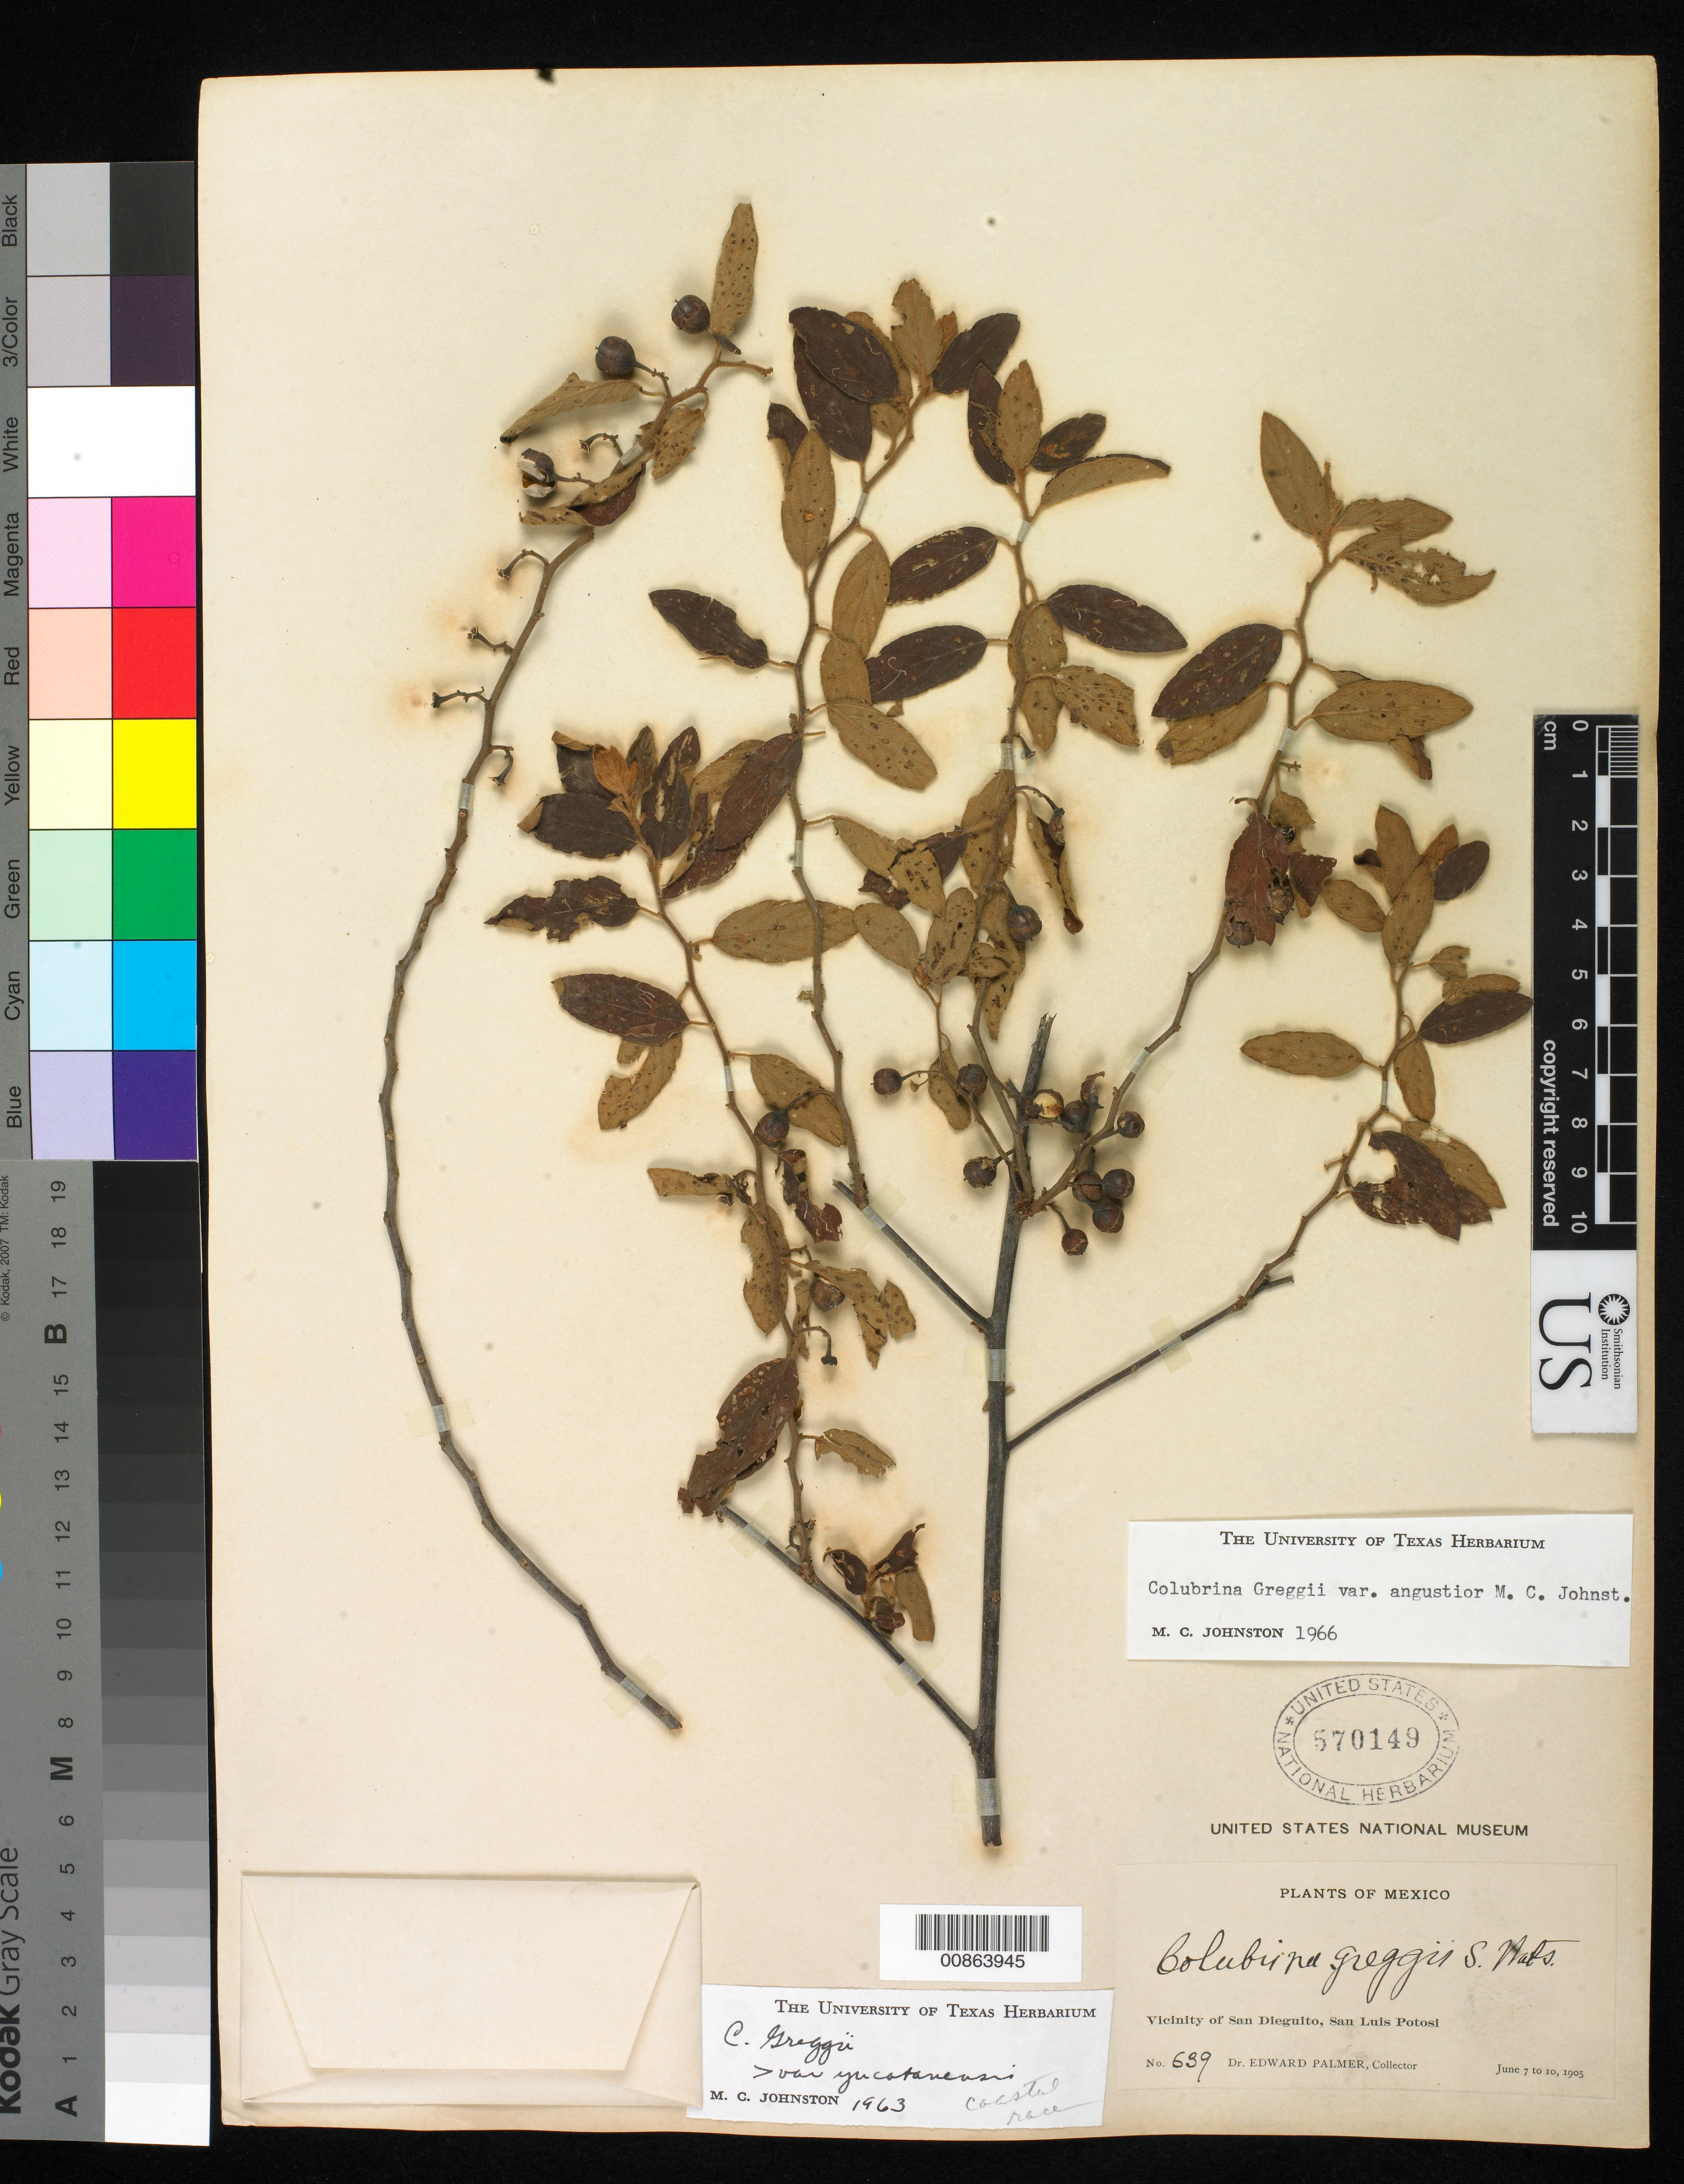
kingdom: Plantae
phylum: Tracheophyta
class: Magnoliopsida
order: Rosales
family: Rhamnaceae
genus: Colubrina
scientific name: Colubrina greggii var. angustior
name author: M.C. Johnst.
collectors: E. Palmer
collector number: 639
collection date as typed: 07 Jun 1905 to 10 Jun 1905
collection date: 1905-06-07/1905-06-10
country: Mexico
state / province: San Luis Potosí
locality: Vicinity of San Dieguito, San Luis Potosí.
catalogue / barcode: US 570149